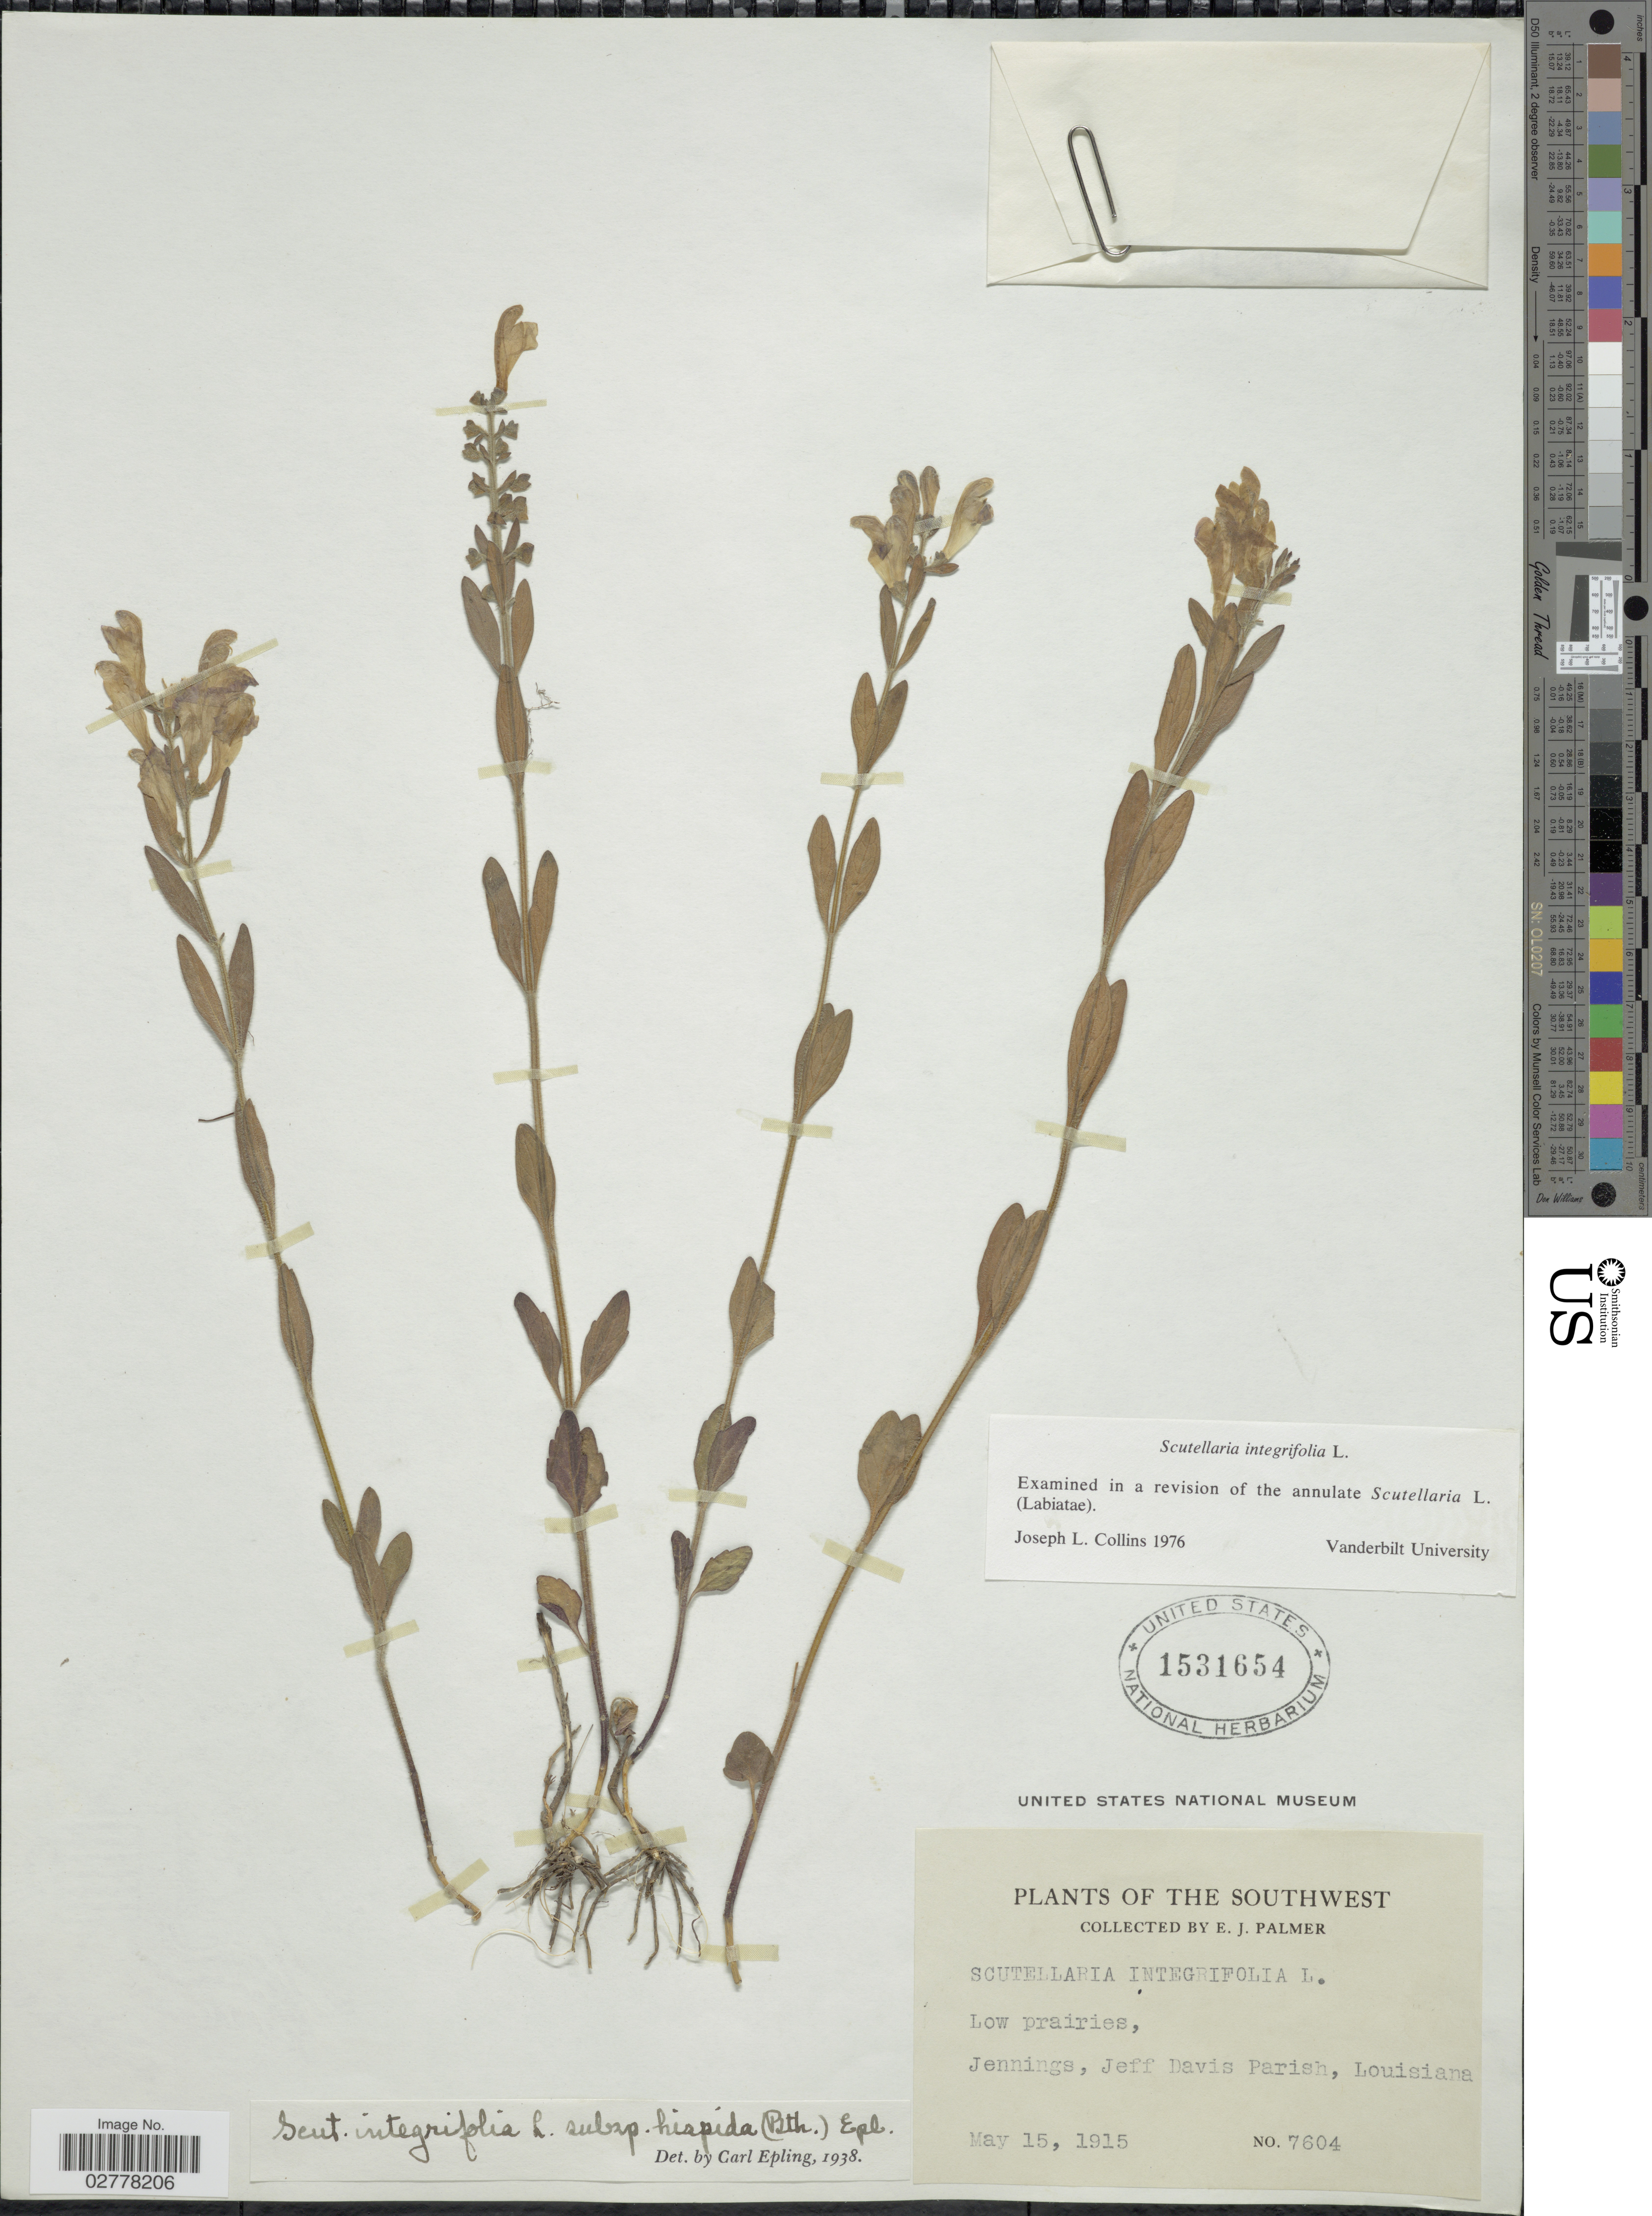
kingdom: Plantae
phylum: Tracheophyta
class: Magnoliopsida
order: Lamiales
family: Lamiaceae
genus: Scutellaria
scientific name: Scutellaria integrifolia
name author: L.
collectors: E. J. Palmer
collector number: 7604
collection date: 1915-05-15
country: United States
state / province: Louisiana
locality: The Southwest. Low prairies, Jennings, Jeff Davis Parish.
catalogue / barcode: US 1531654